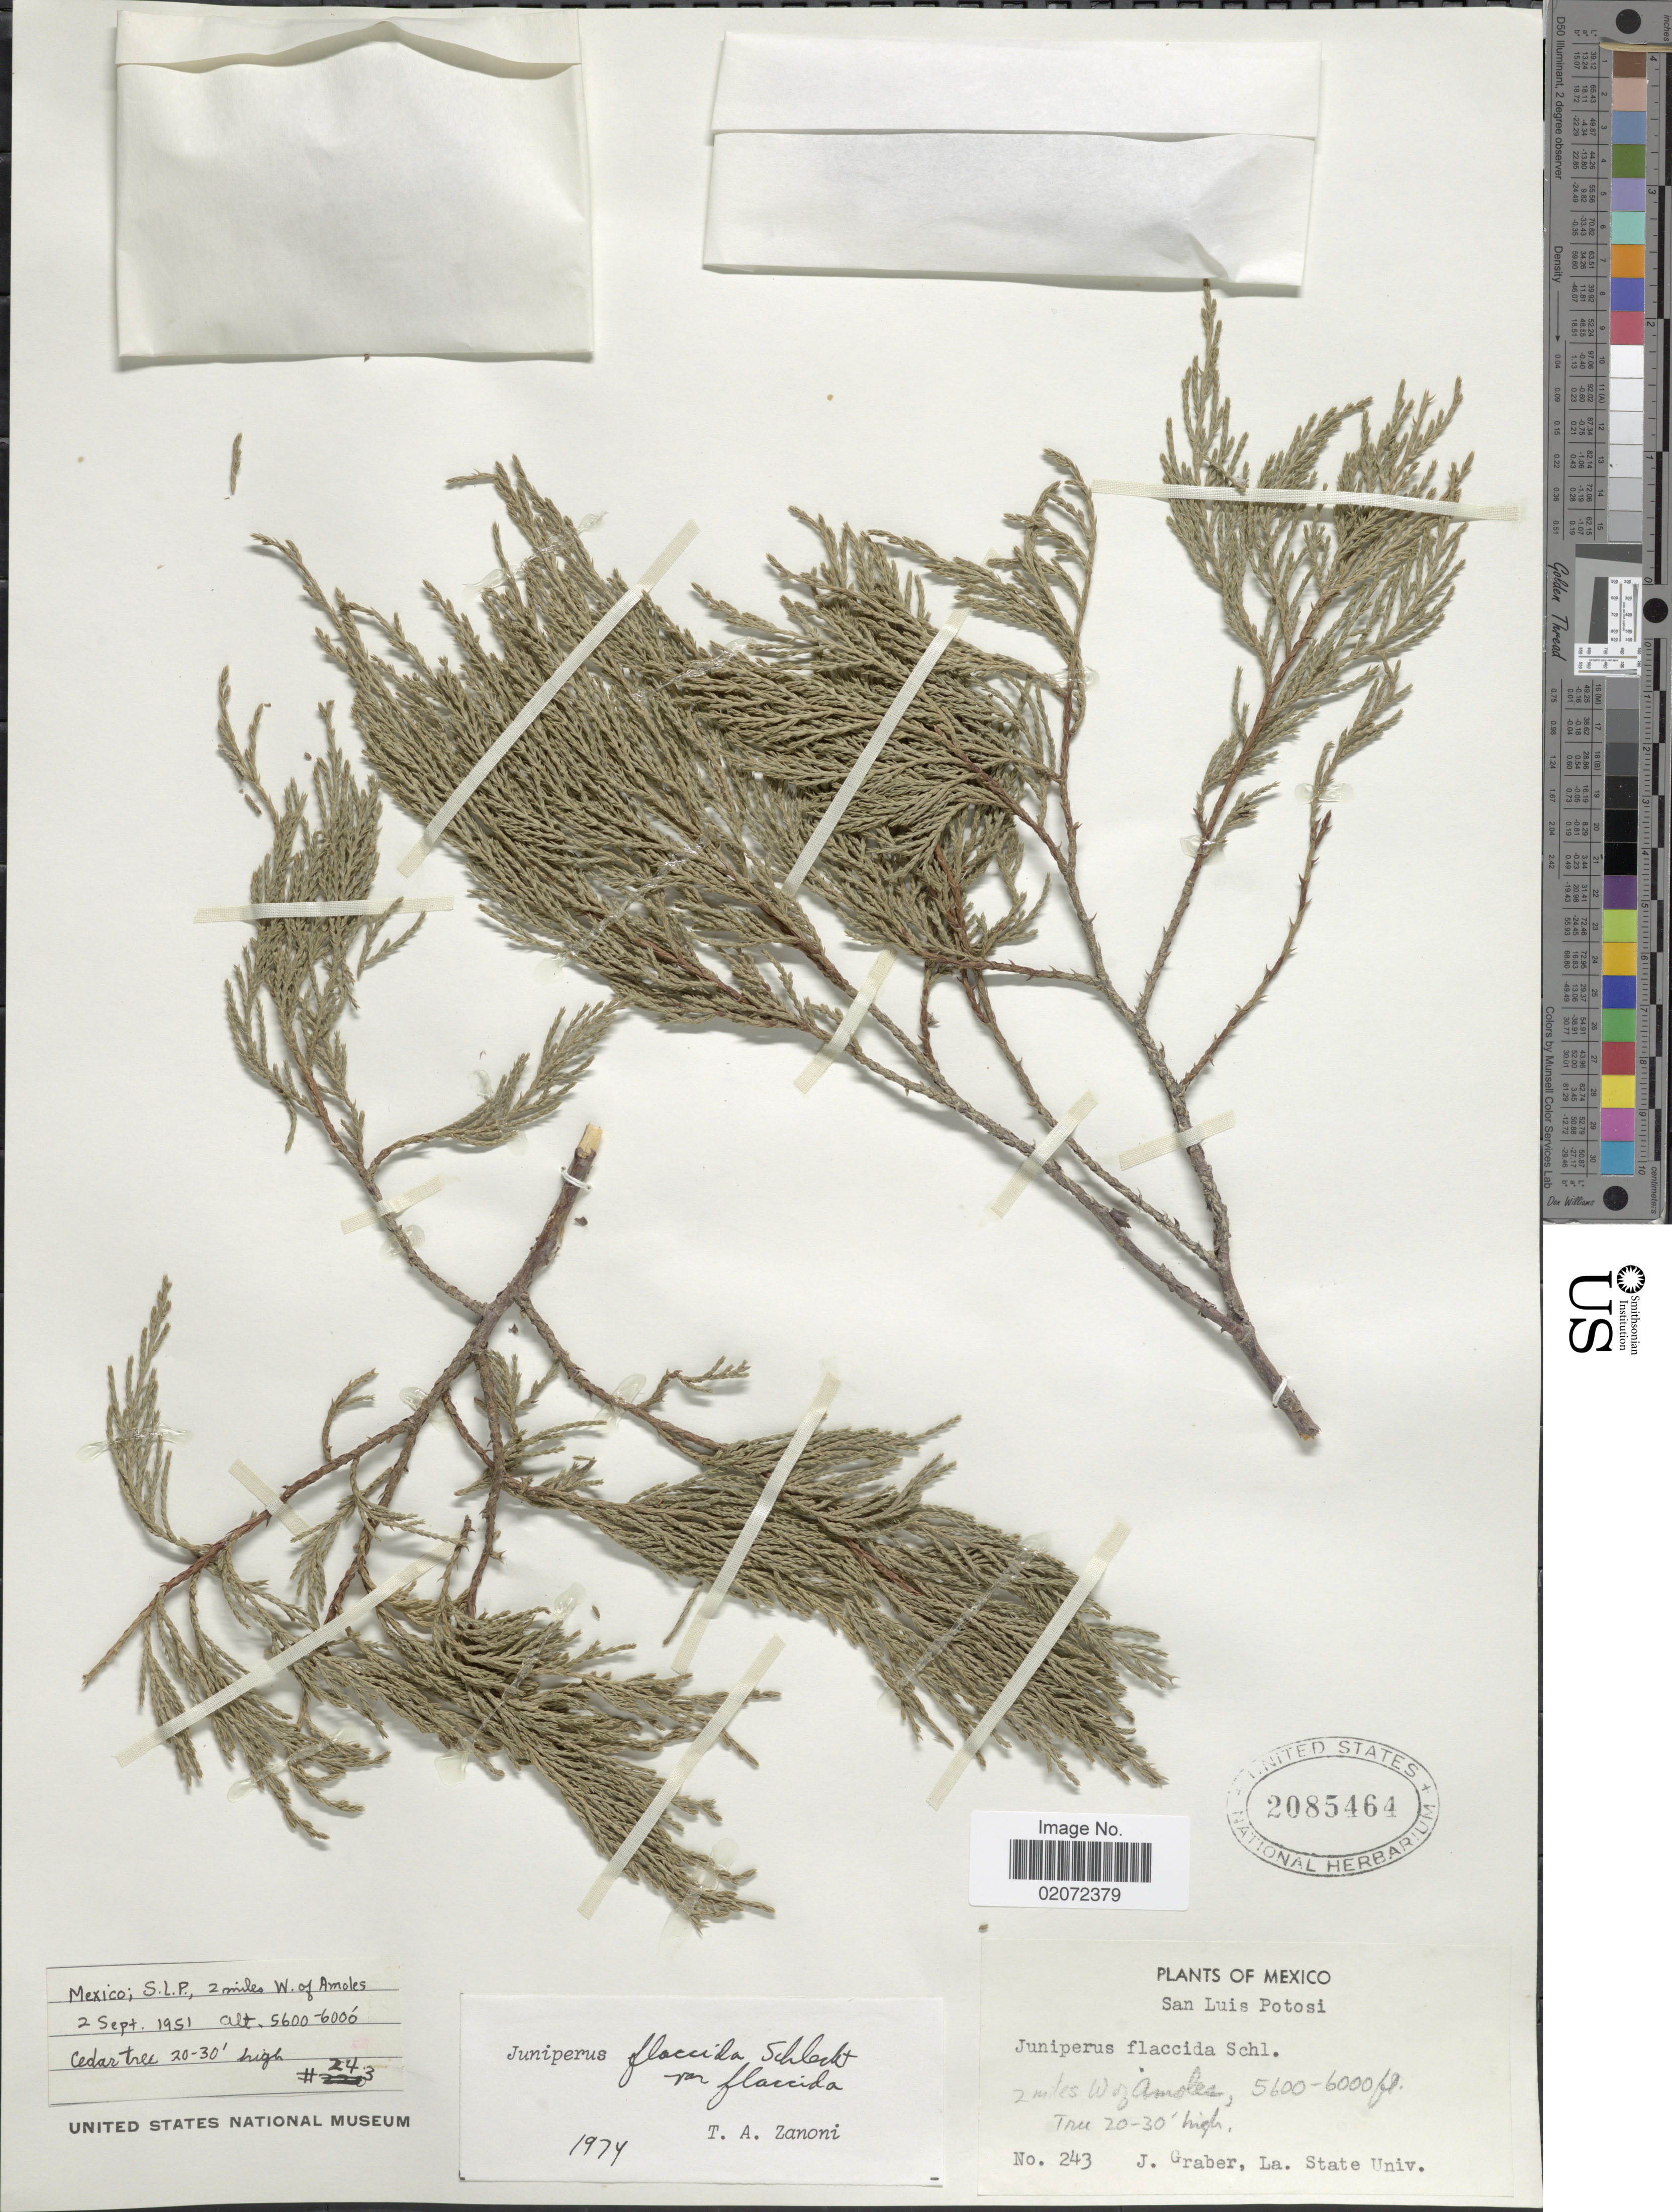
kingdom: Plantae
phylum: Tracheophyta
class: Pinopsida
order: Pinales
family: Cupressaceae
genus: Juniperus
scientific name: Juniperus flaccida var. flaccida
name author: Schltdl.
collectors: J. Graber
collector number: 243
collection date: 1951-09-02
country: Mexico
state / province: San Luis Potosí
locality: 2 miles W. of Amoles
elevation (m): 1707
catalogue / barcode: US 2085464